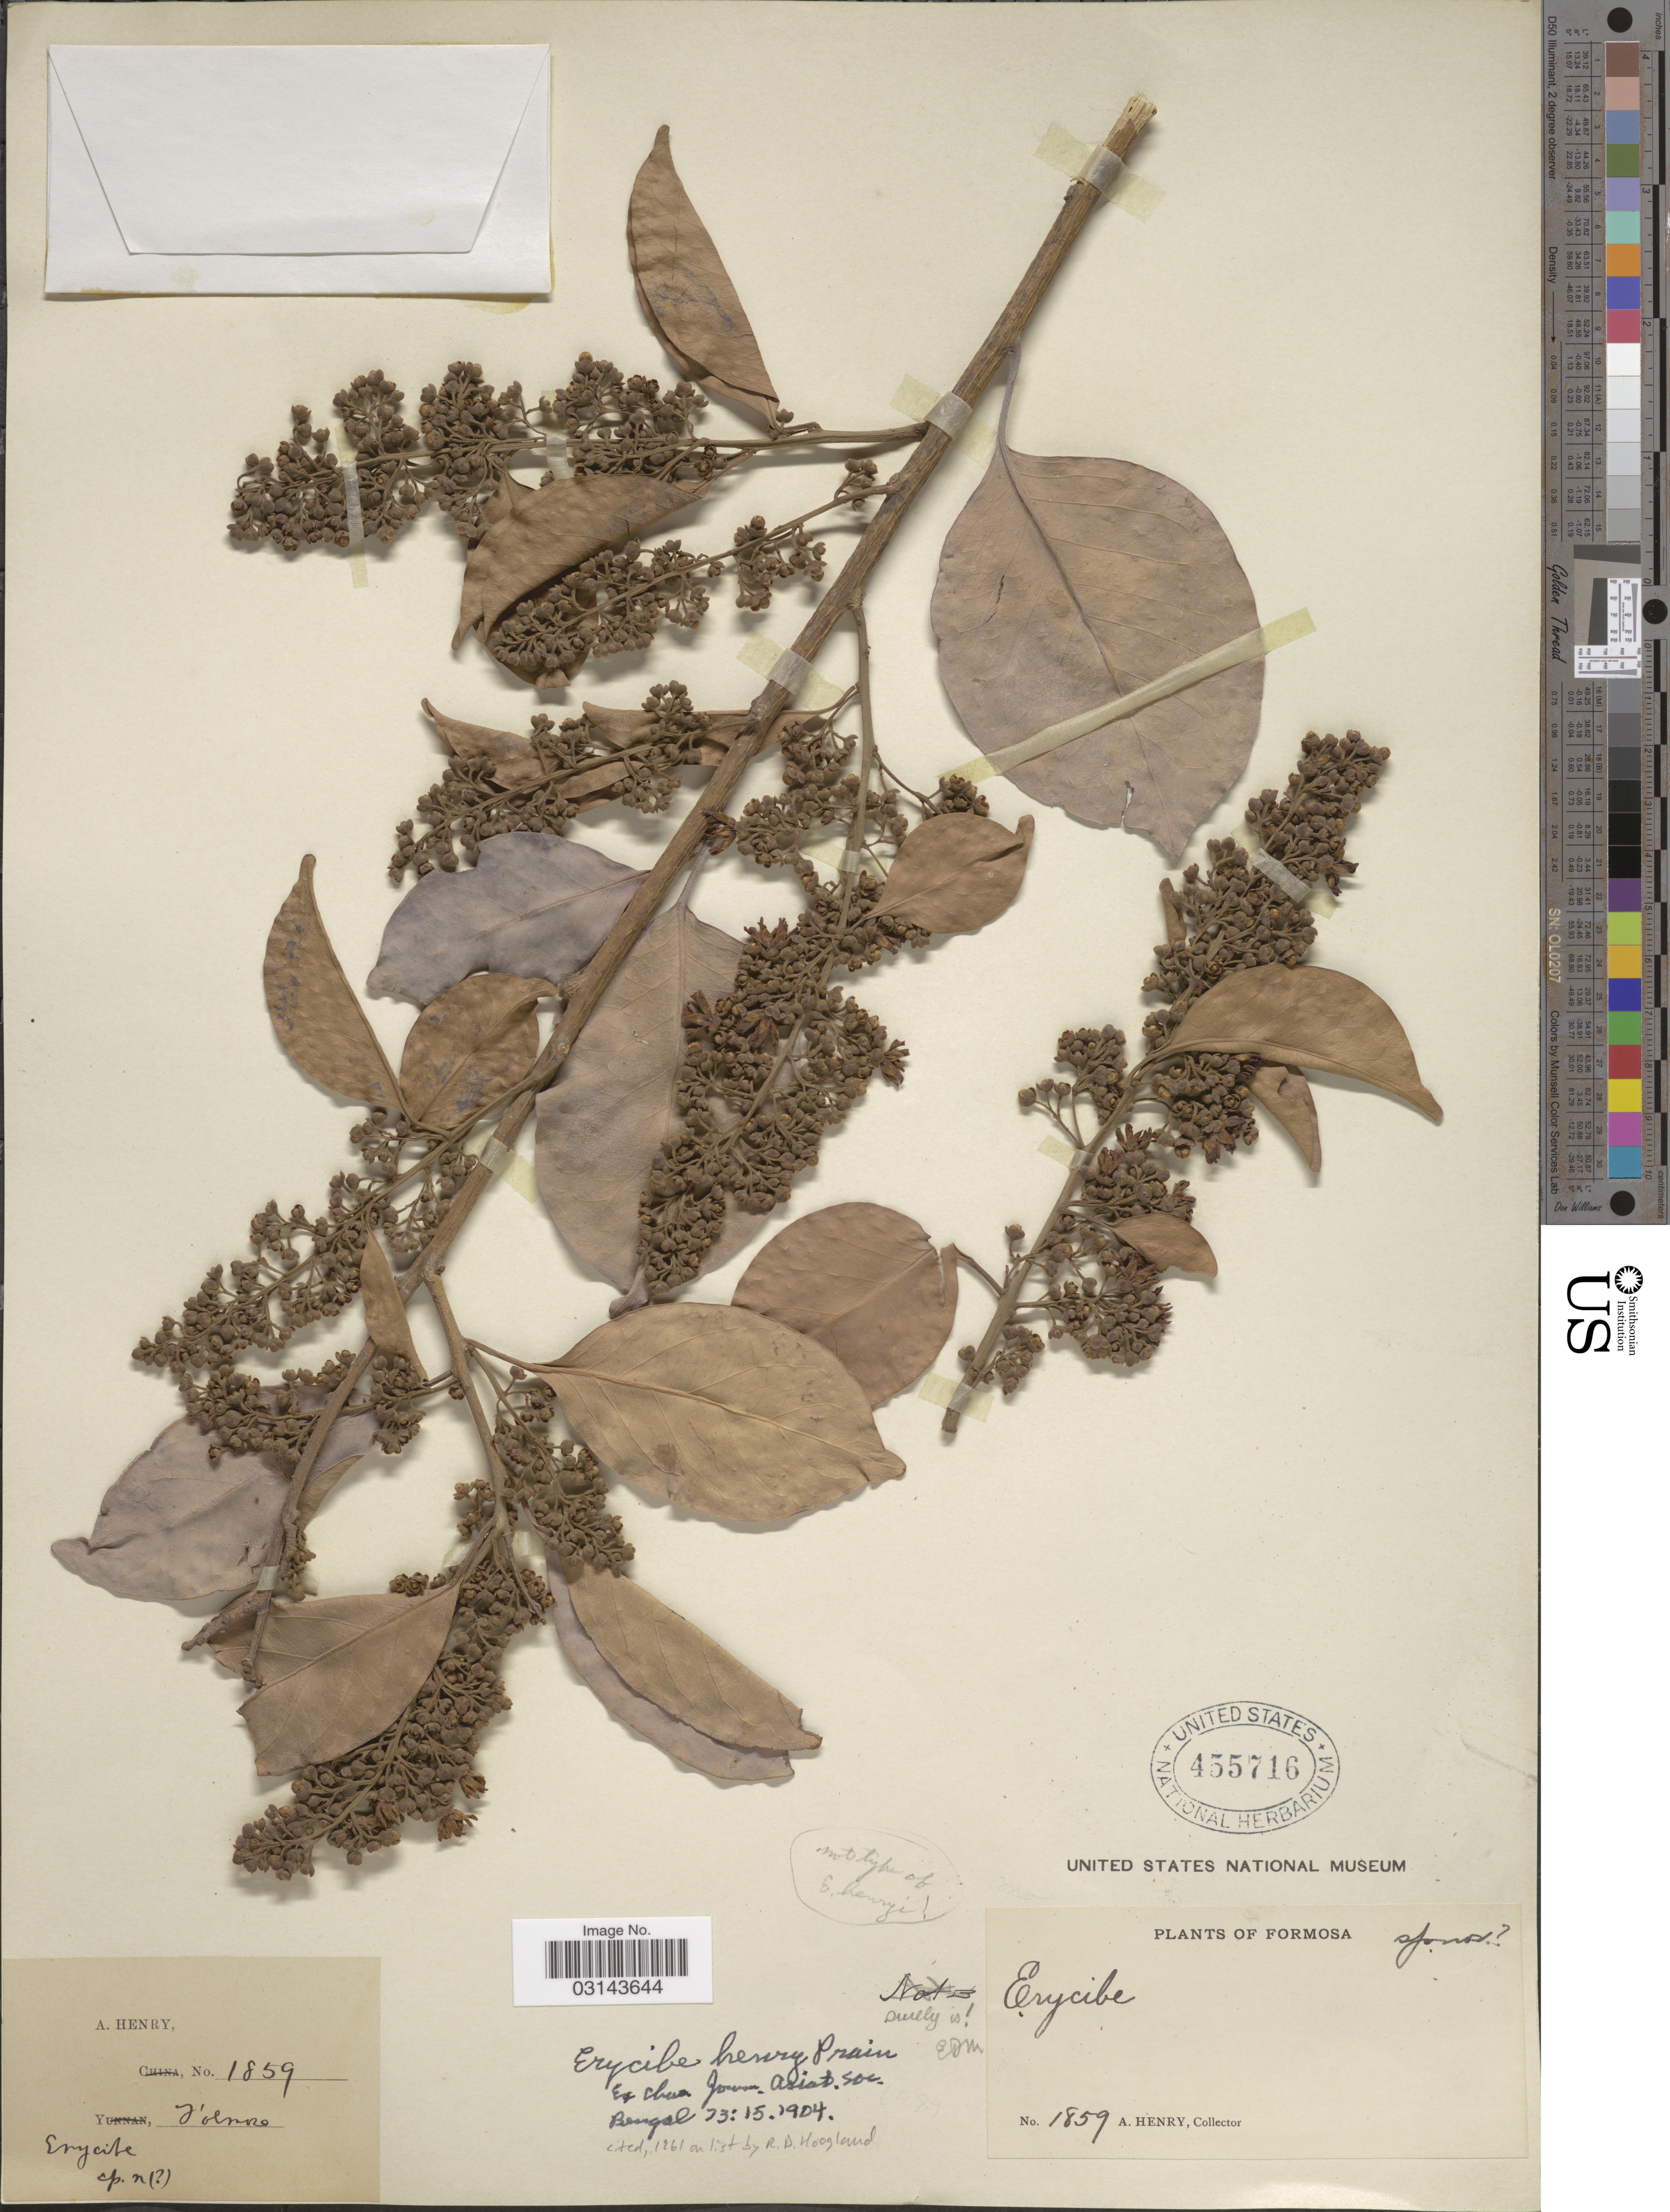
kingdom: Plantae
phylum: Tracheophyta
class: Magnoliopsida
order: Solanales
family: Convolvulaceae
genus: Erycibe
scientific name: Erycibe henryi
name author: Prain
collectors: A. Henry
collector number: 1859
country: Taiwan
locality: Formosa.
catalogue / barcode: US 455716